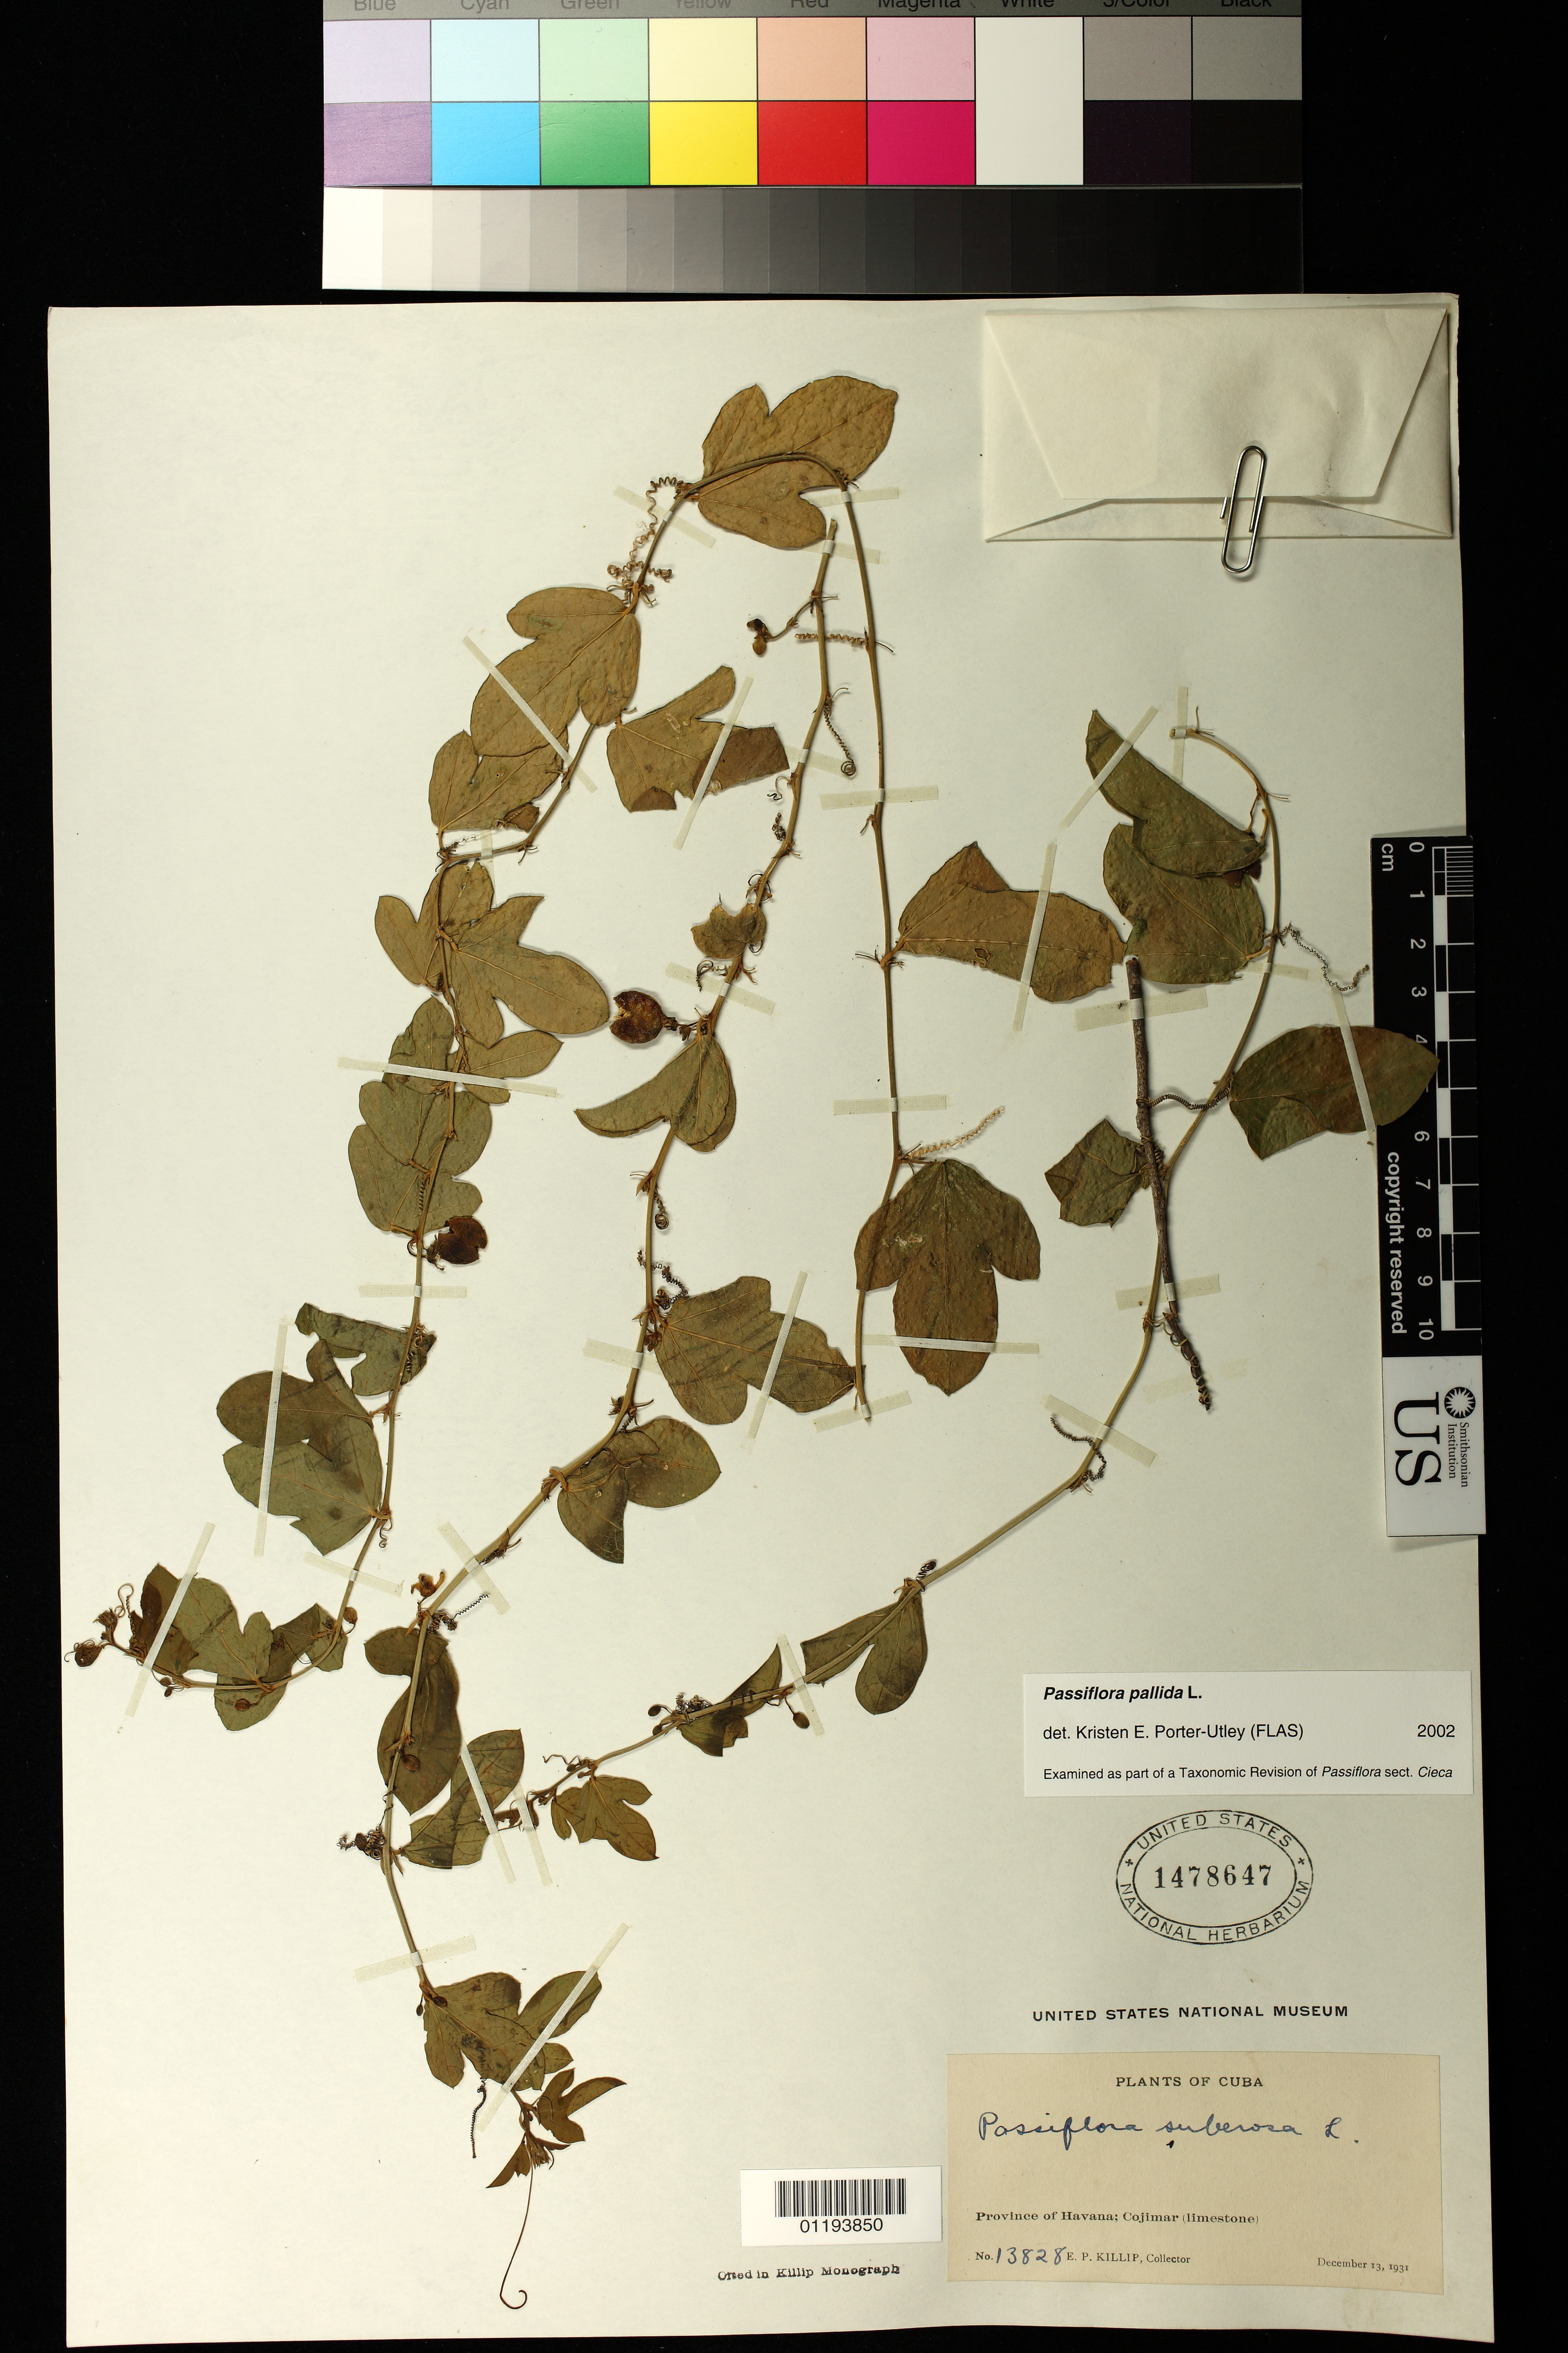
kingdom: Plantae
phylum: Tracheophyta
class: Magnoliopsida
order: Malpighiales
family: Passifloraceae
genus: Passiflora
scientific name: Passiflora pallida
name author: L.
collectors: E. P. Killip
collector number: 13828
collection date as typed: Dec 13 1931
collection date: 1931-12-13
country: Cuba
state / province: La Habana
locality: Province of Havana: Cojimar (limestone)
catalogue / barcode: US 1478647